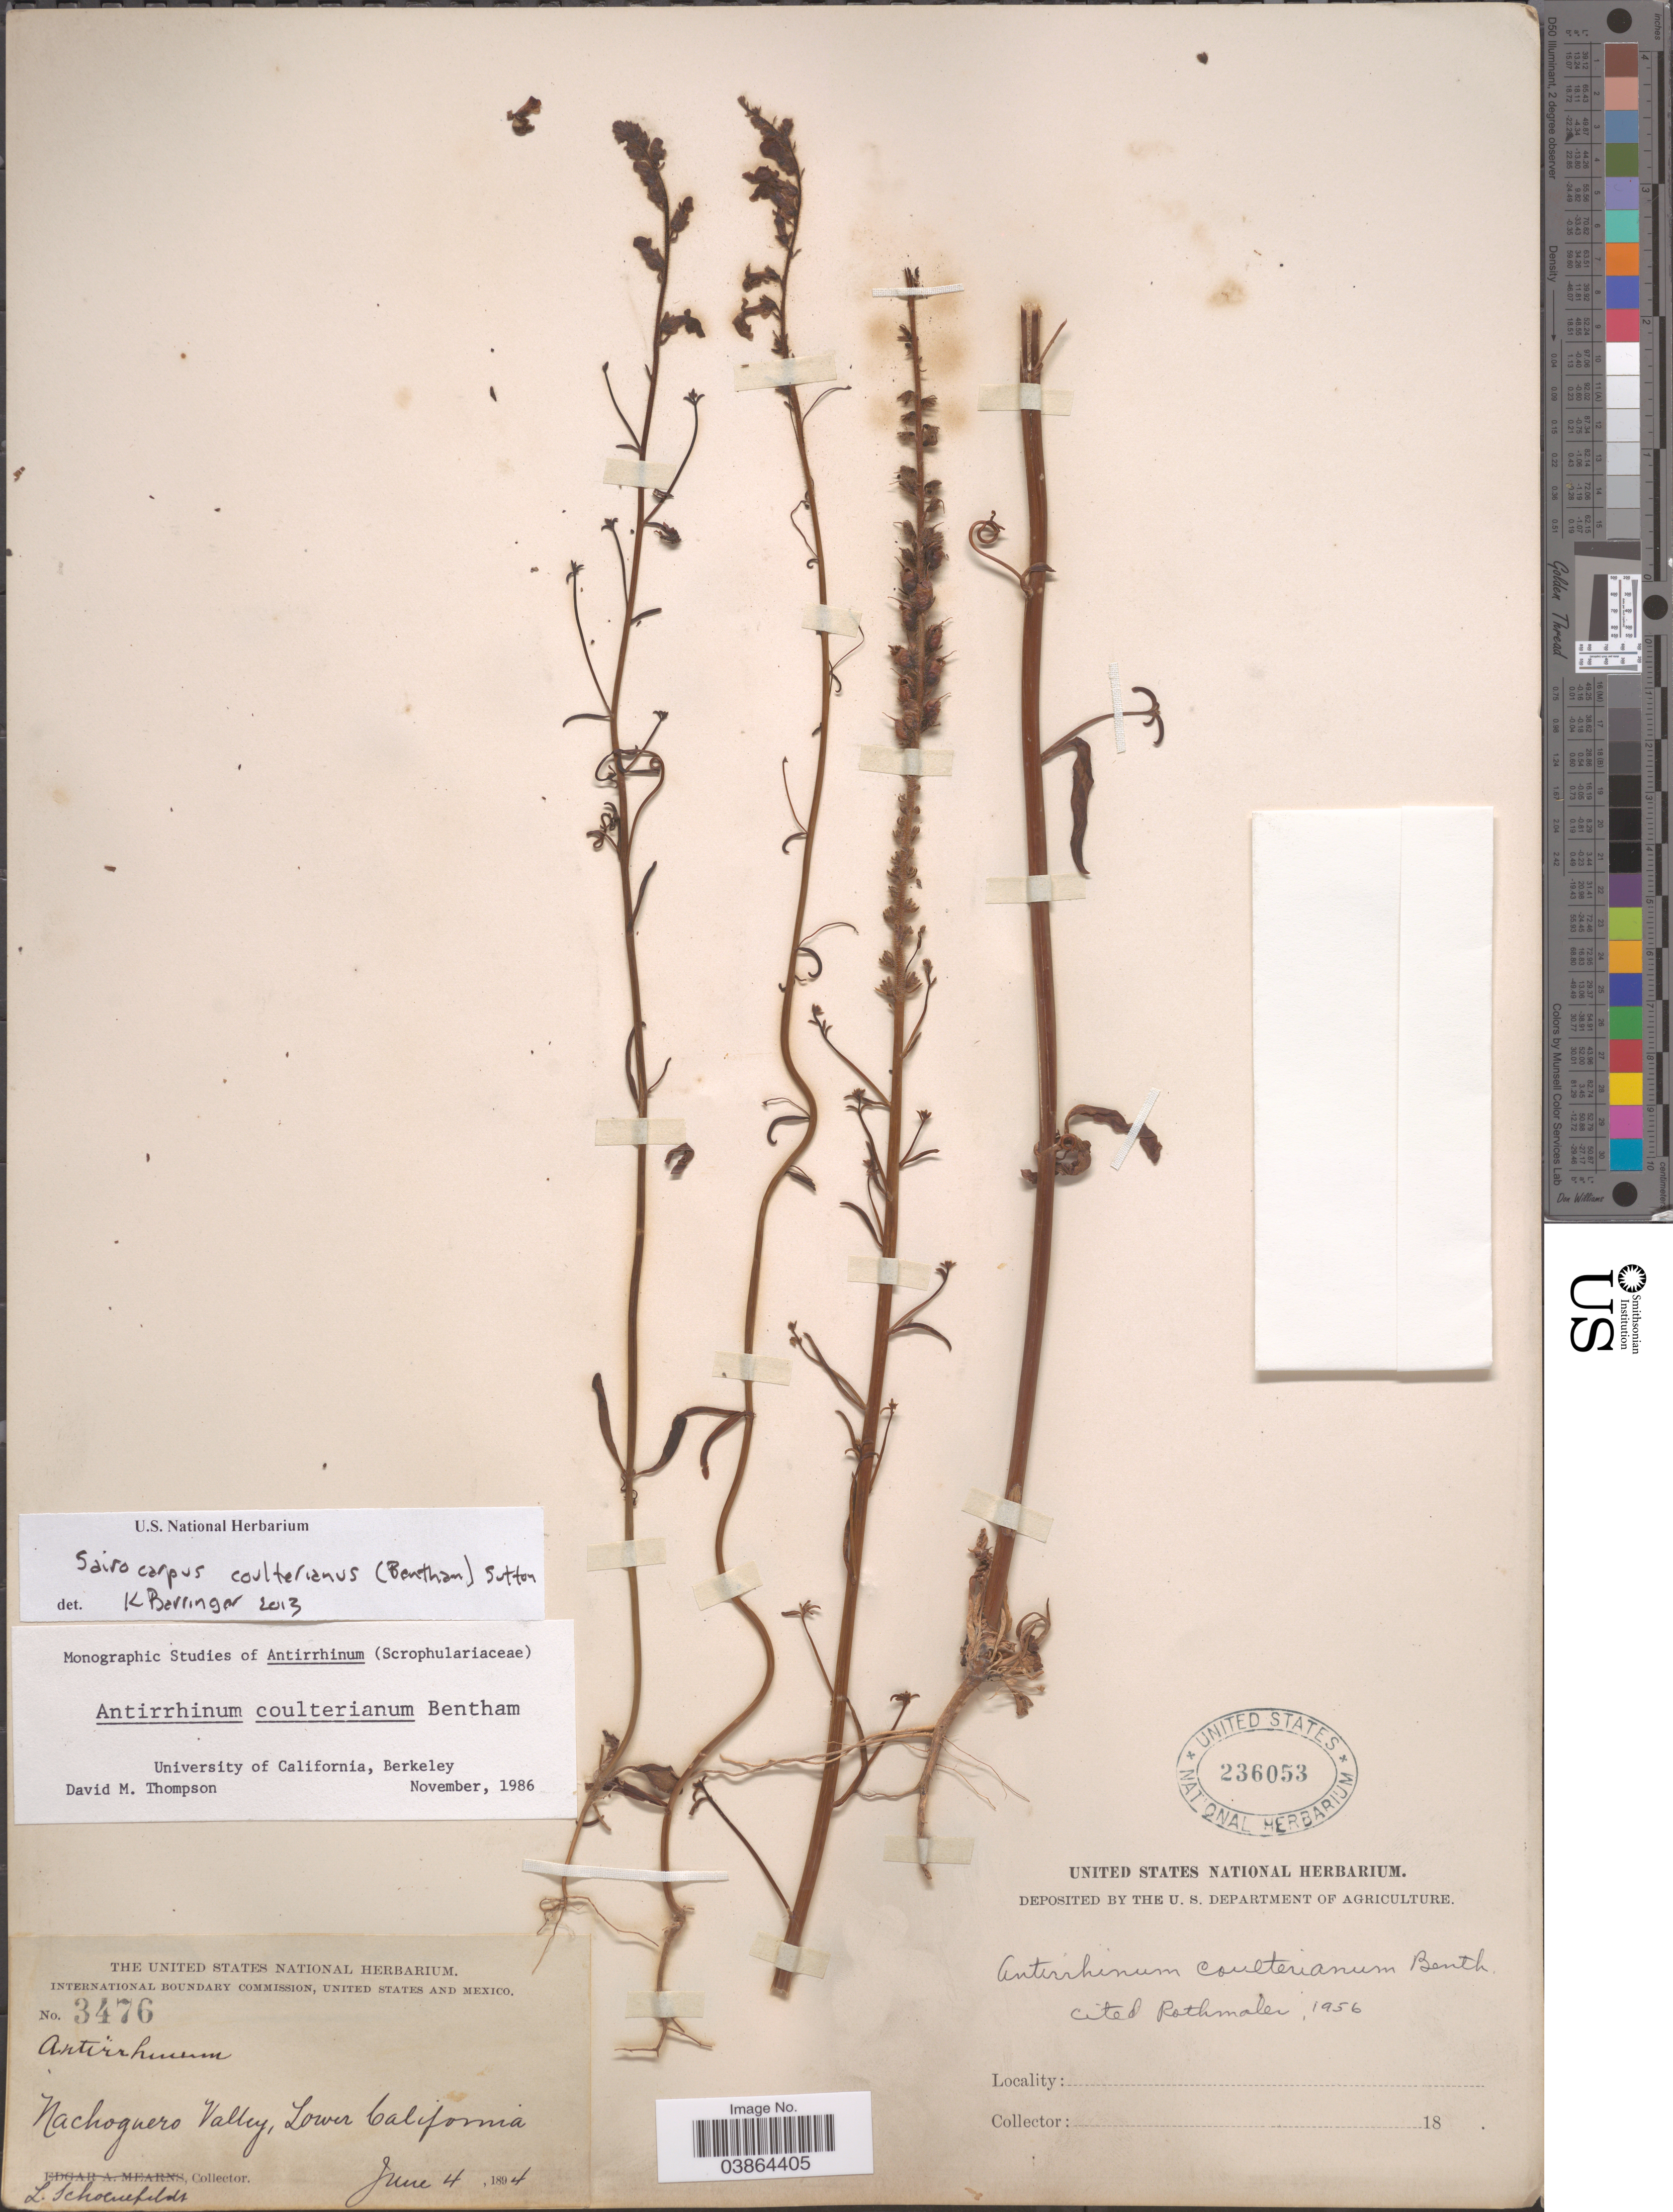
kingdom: Plantae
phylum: Tracheophyta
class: Magnoliopsida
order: Lamiales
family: Plantaginaceae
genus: Sairocarpus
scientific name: Sairocarpus coulterianus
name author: (Benth.) D.A. Sutton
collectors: L. Schoenefeldt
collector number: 3476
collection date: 1894-06-04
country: Mexico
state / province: Baja California Norte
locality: Nachoguero Valley.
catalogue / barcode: US 236053